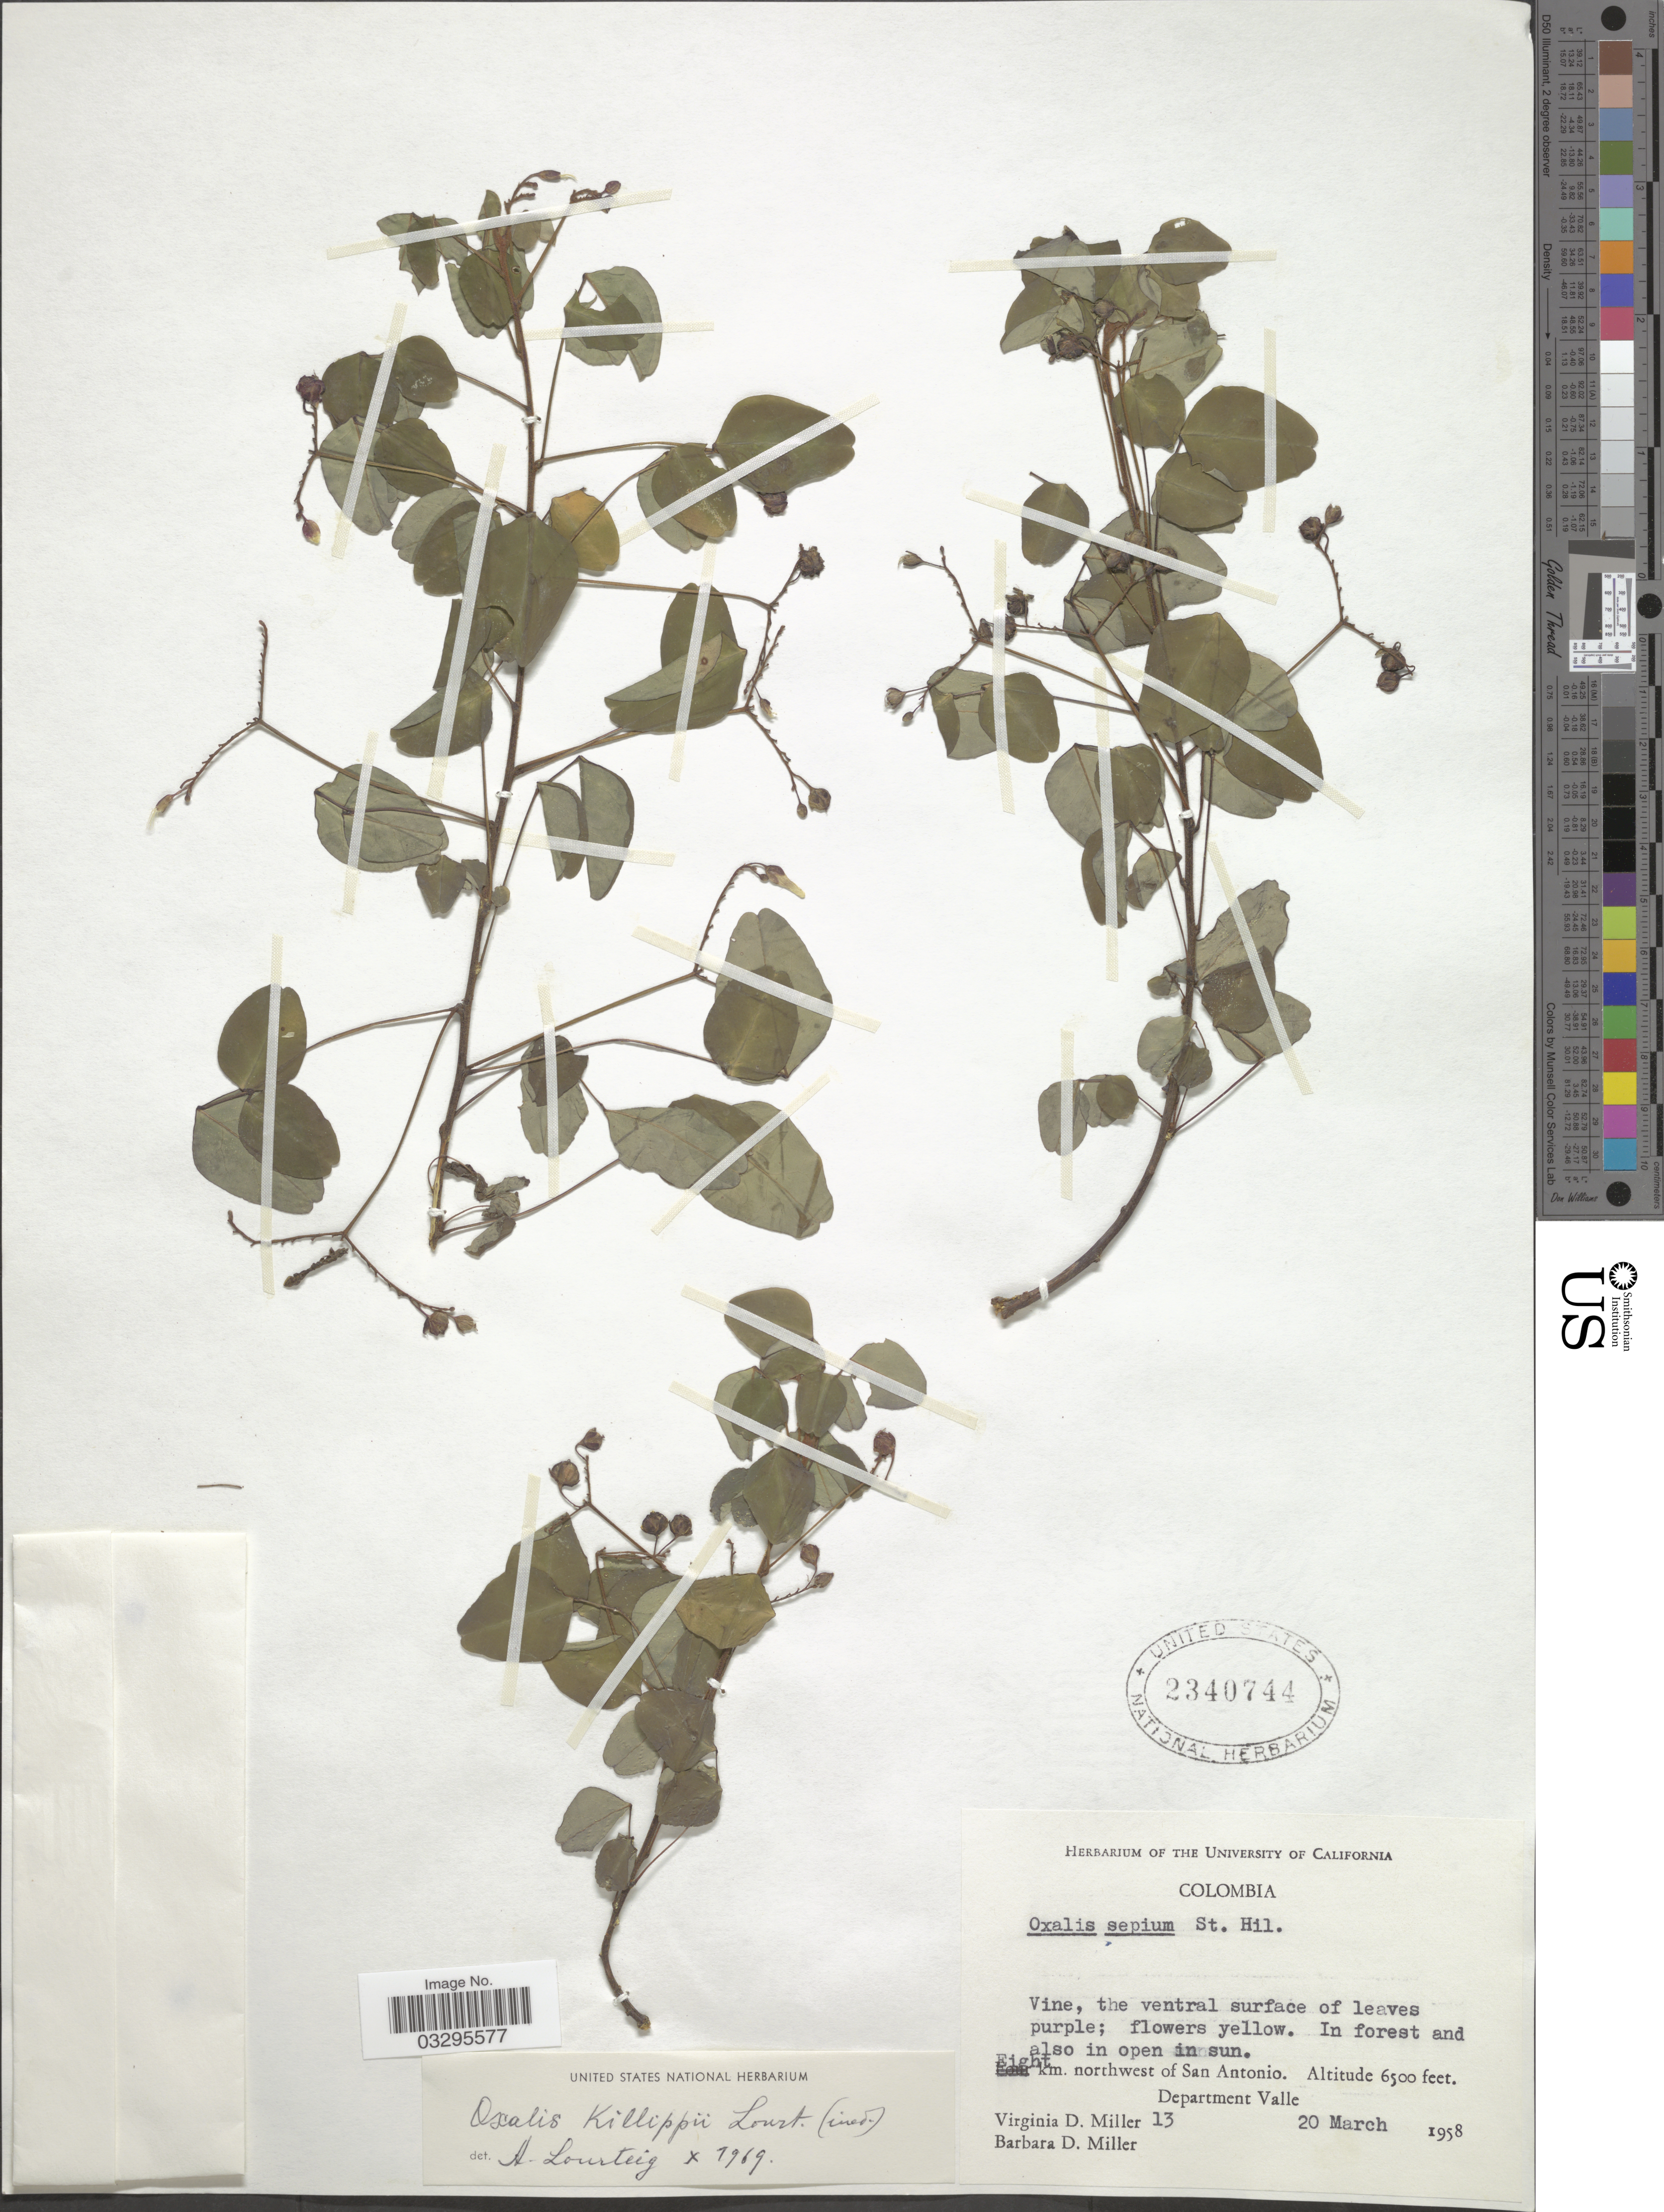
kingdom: Plantae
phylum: Tracheophyta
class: Magnoliopsida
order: Oxalidales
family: Oxalidaceae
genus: Oxalis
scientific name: Oxalis killipii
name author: Lourteig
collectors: V. D. Miller & B. D. Miller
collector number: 13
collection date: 1958-03-20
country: Colombia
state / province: Valle del Cauca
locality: Eight km. northwest of San Antonio. Department Valle.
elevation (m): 1981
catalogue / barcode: US 2340744